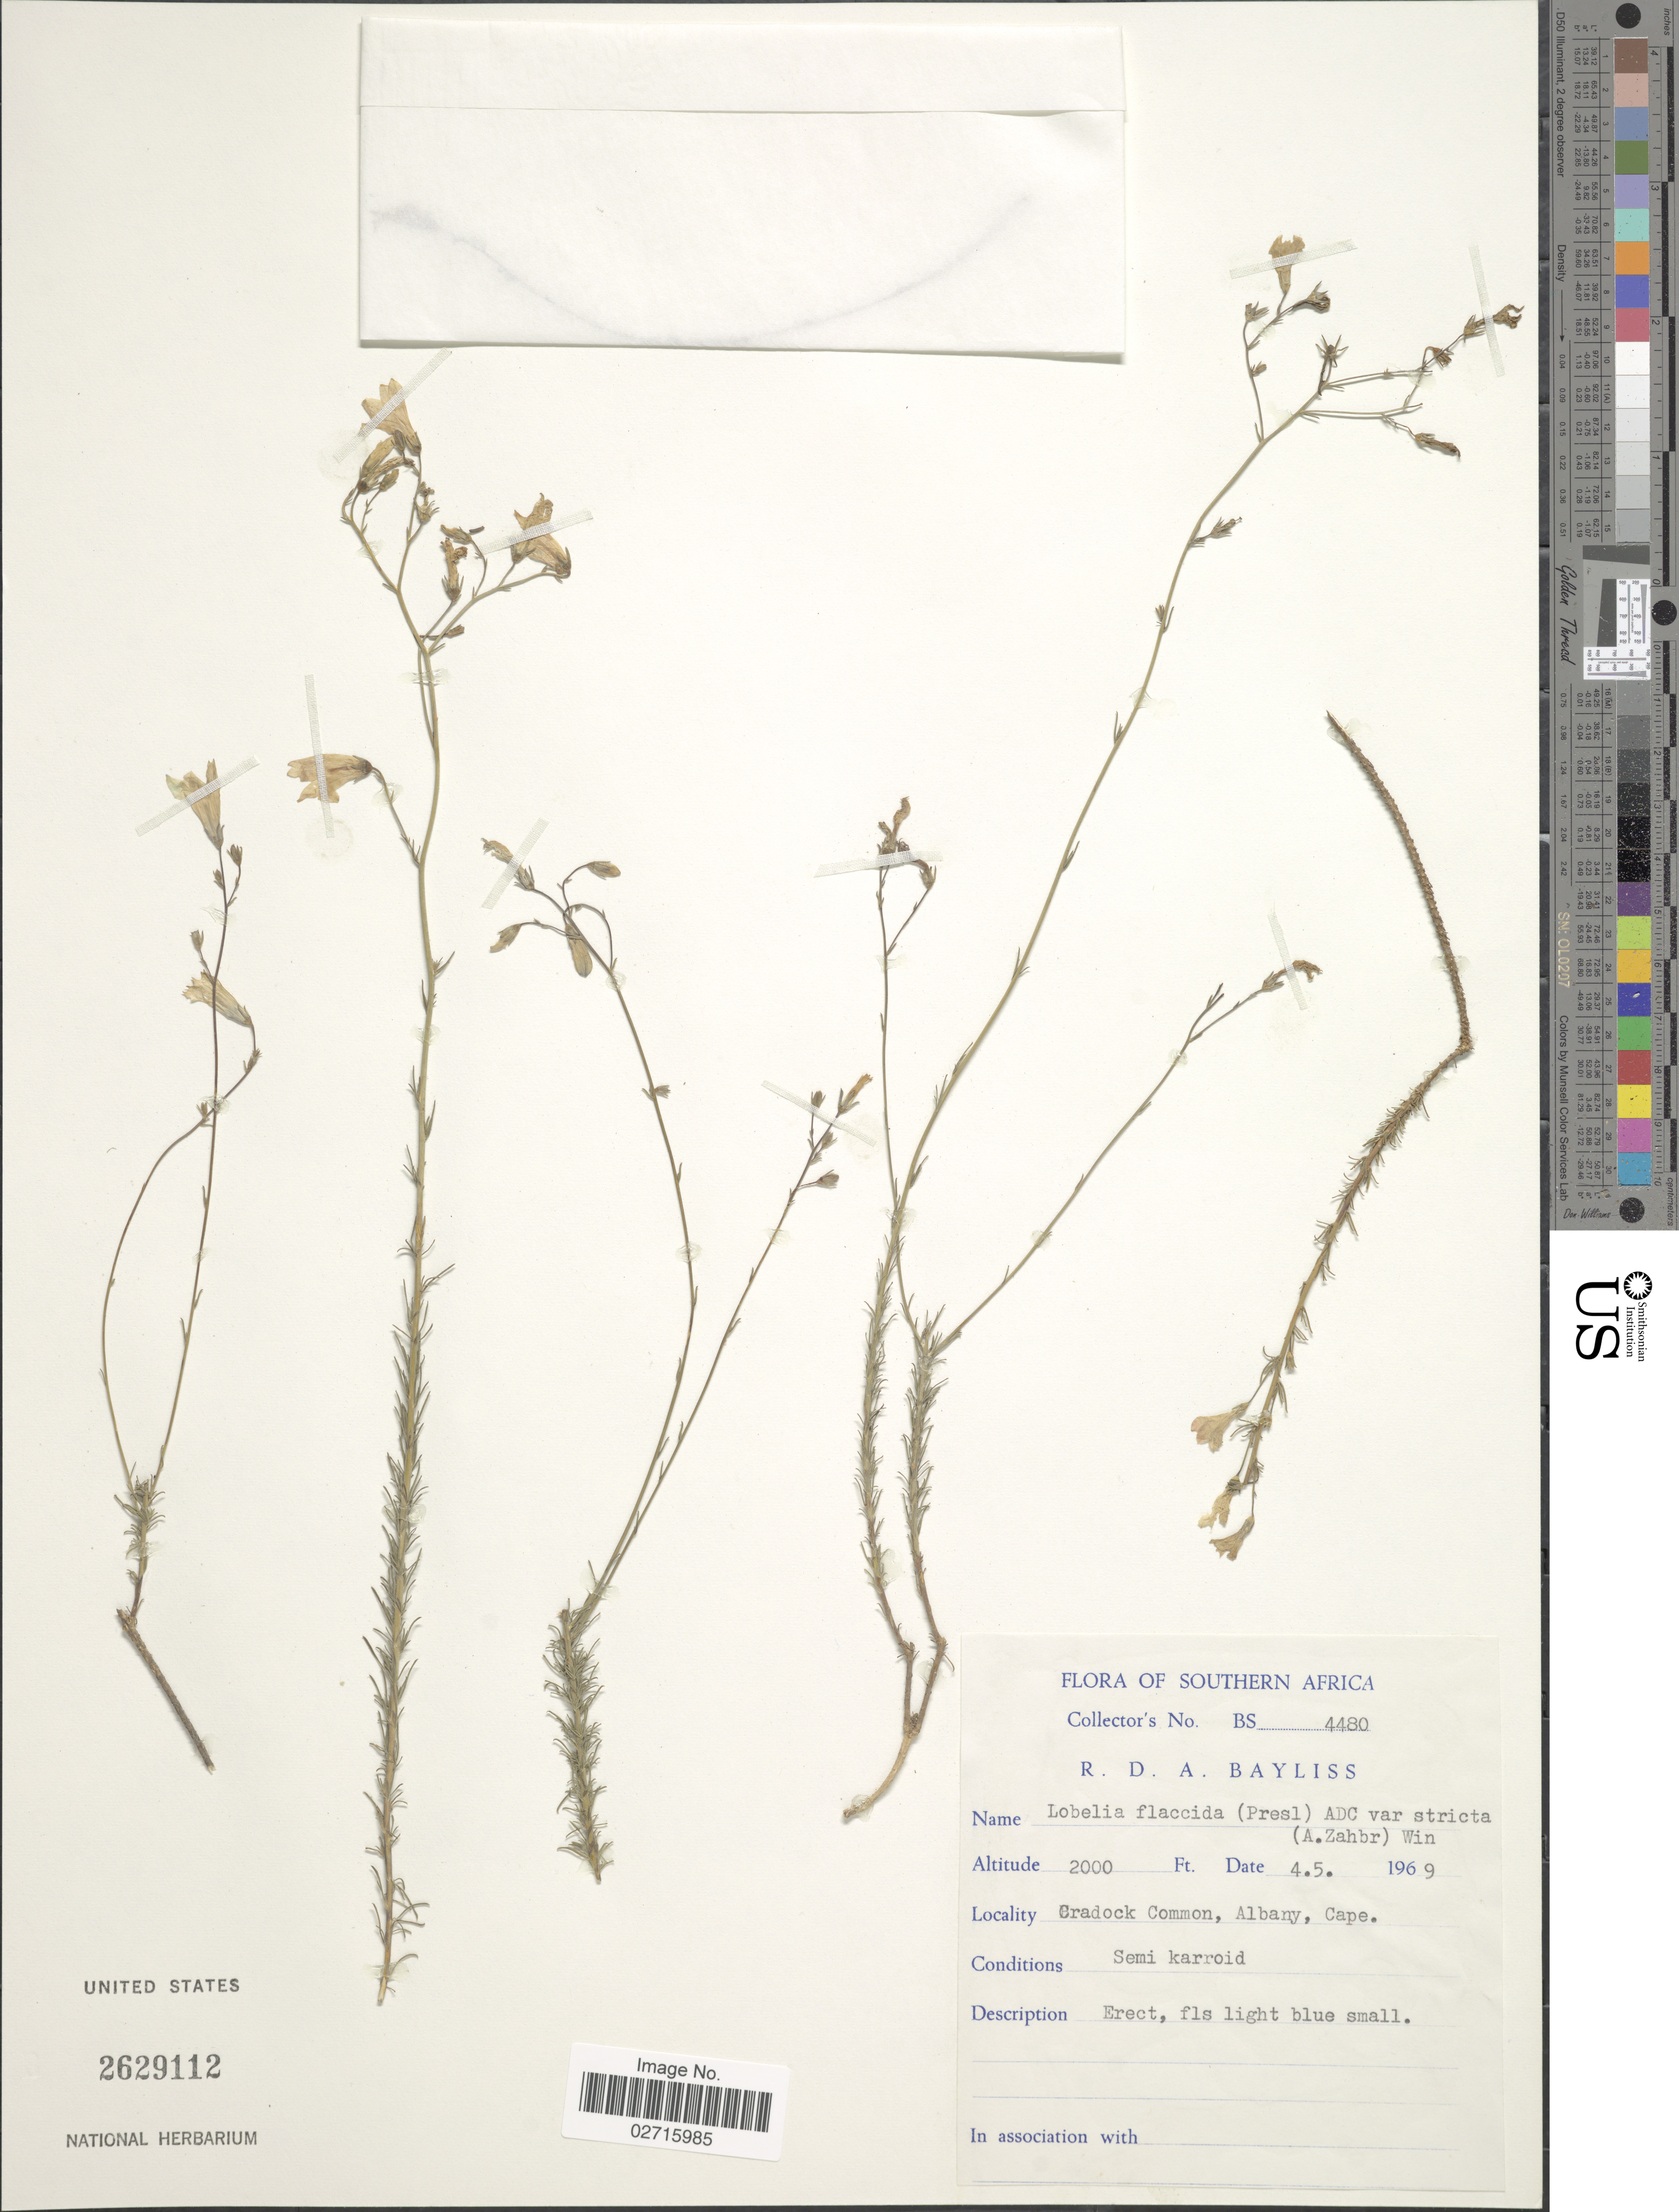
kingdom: Plantae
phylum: Tracheophyta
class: Magnoliopsida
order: Asterales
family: Campanulaceae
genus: Lobelia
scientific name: Lobelia flaccida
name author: (C. Presl) A. DC.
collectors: R. Bayliss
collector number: BS 4480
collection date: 1969-05-04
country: South Africa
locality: Cradock Common, Albany, Cape.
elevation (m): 610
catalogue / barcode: US 2629112